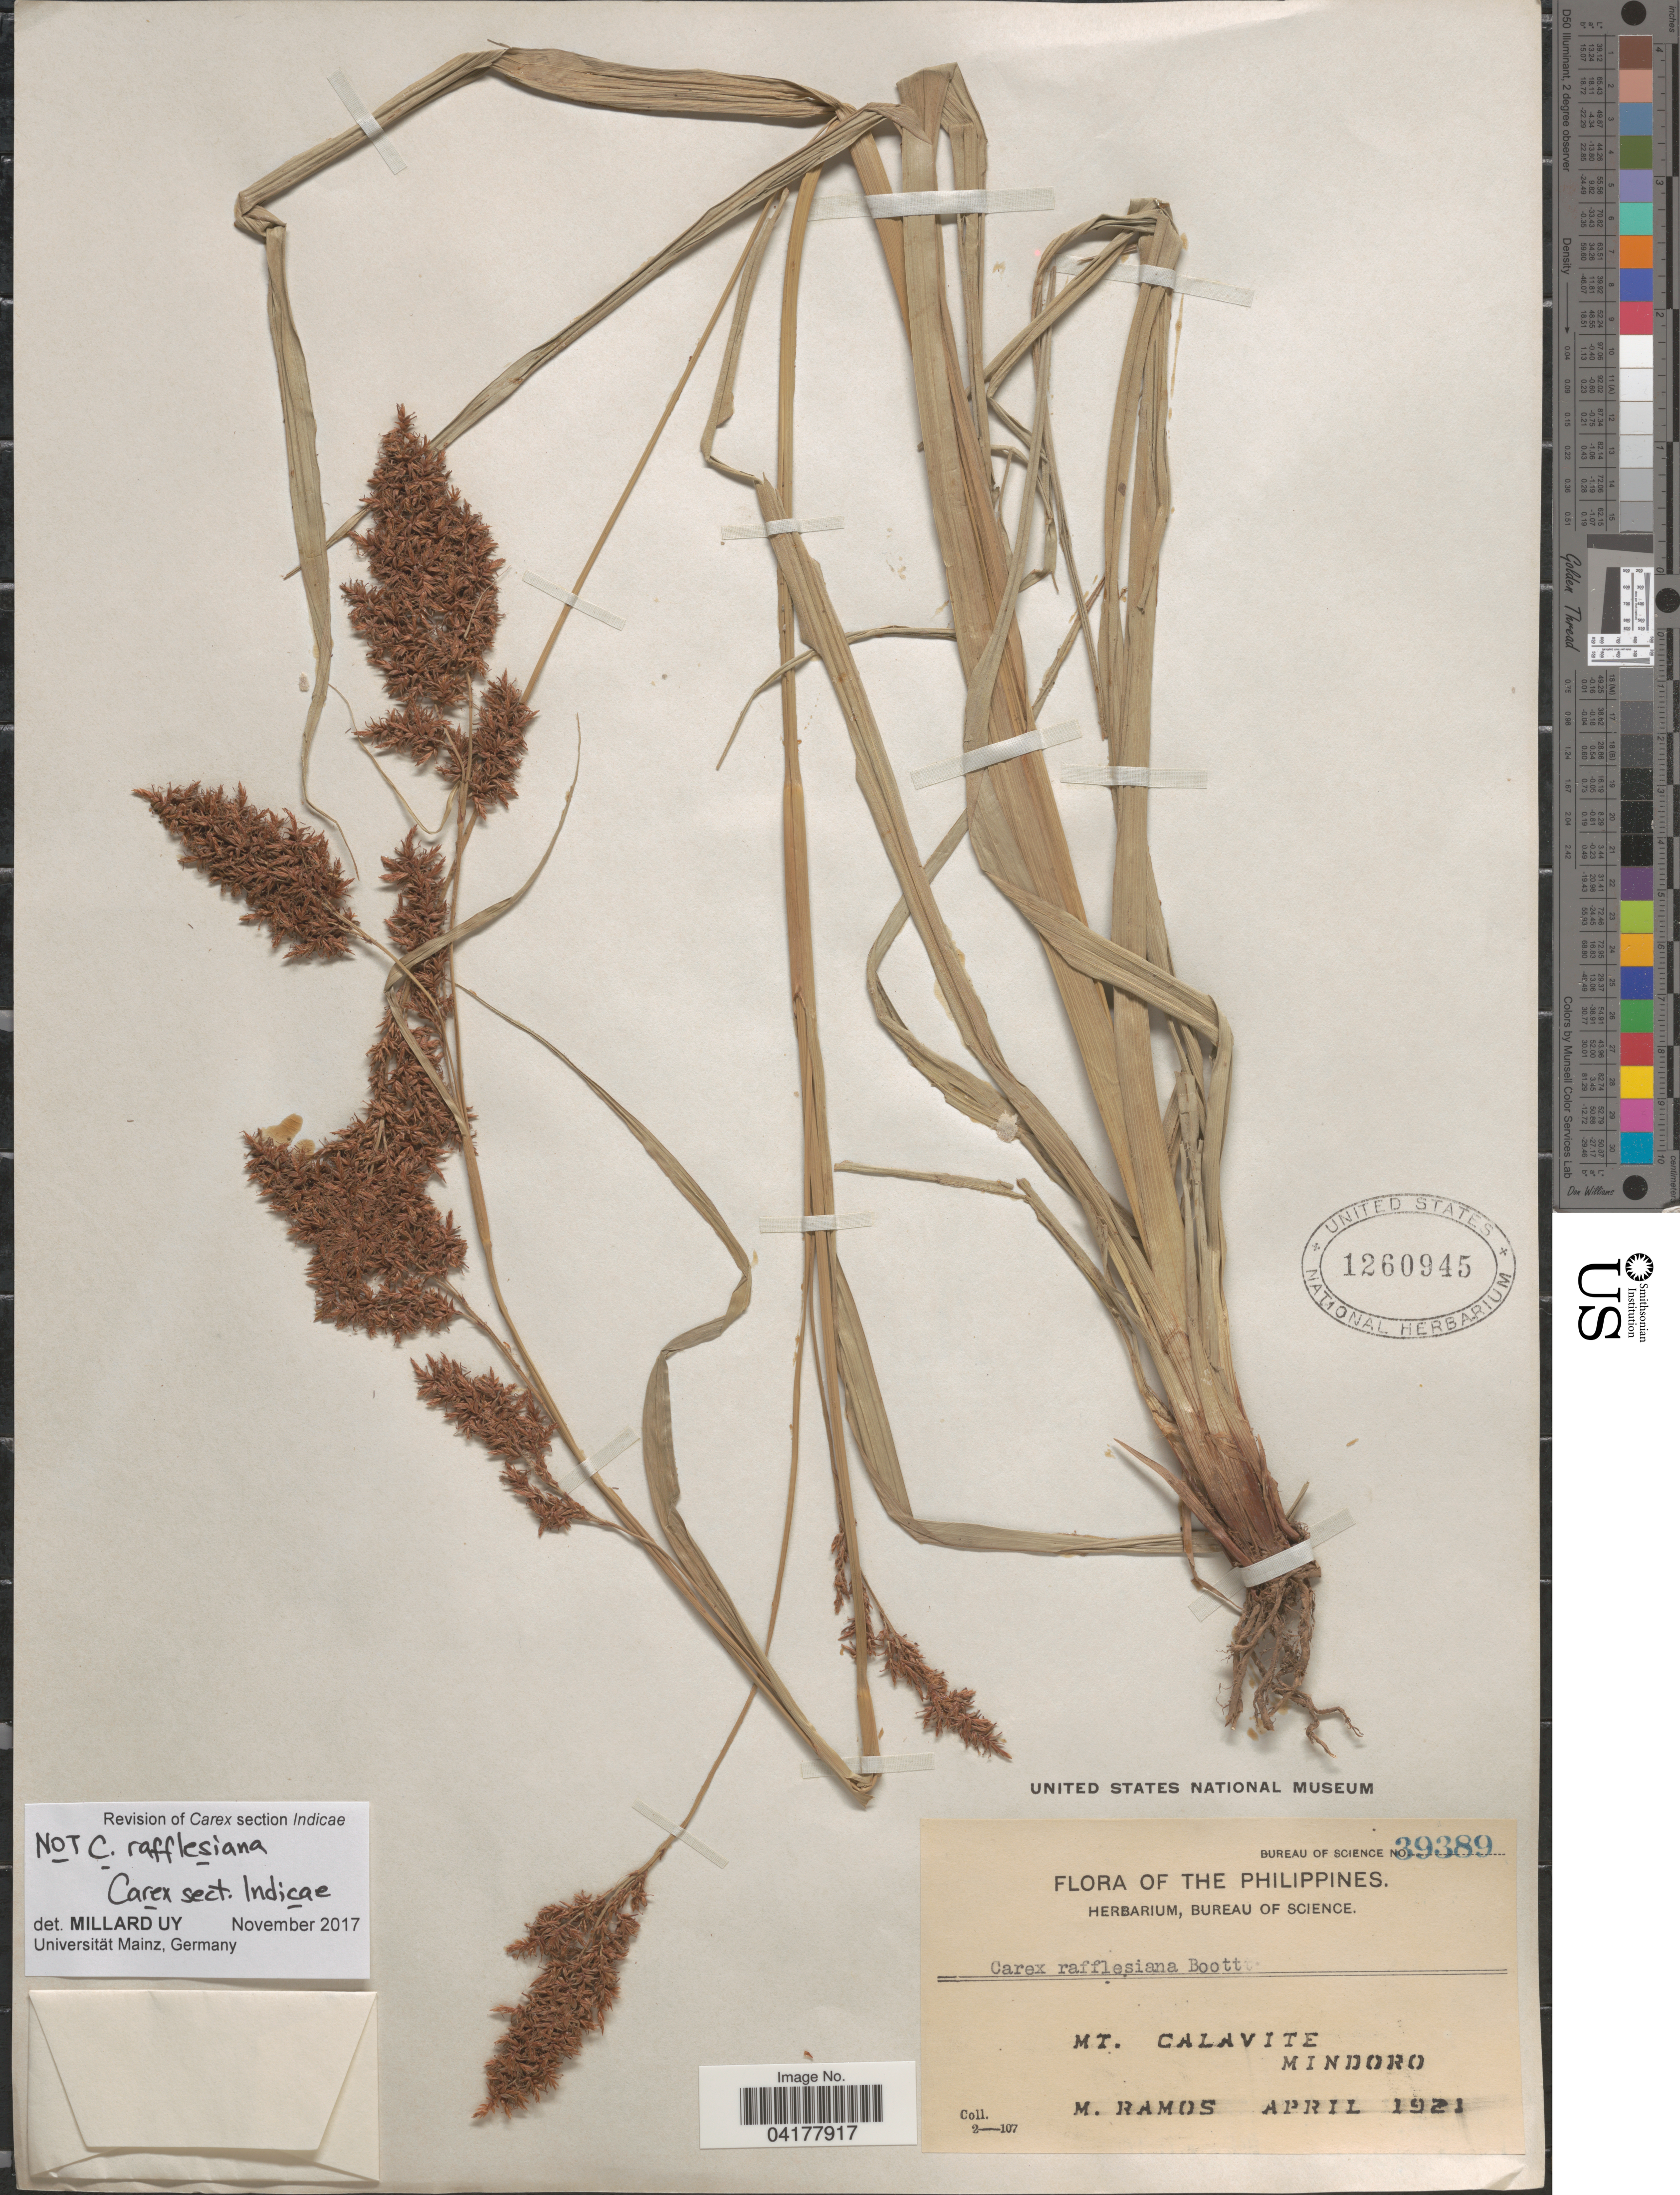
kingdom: Plantae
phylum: Tracheophyta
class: Liliopsida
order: Poales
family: Cyperaceae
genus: Carex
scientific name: Carex sp.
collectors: M. Ramos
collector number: Bureau of Science 39389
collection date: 1921-04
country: Philippines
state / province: Mimaropa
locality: Mt. Calavite. Mindoro.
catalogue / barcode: US 1260945